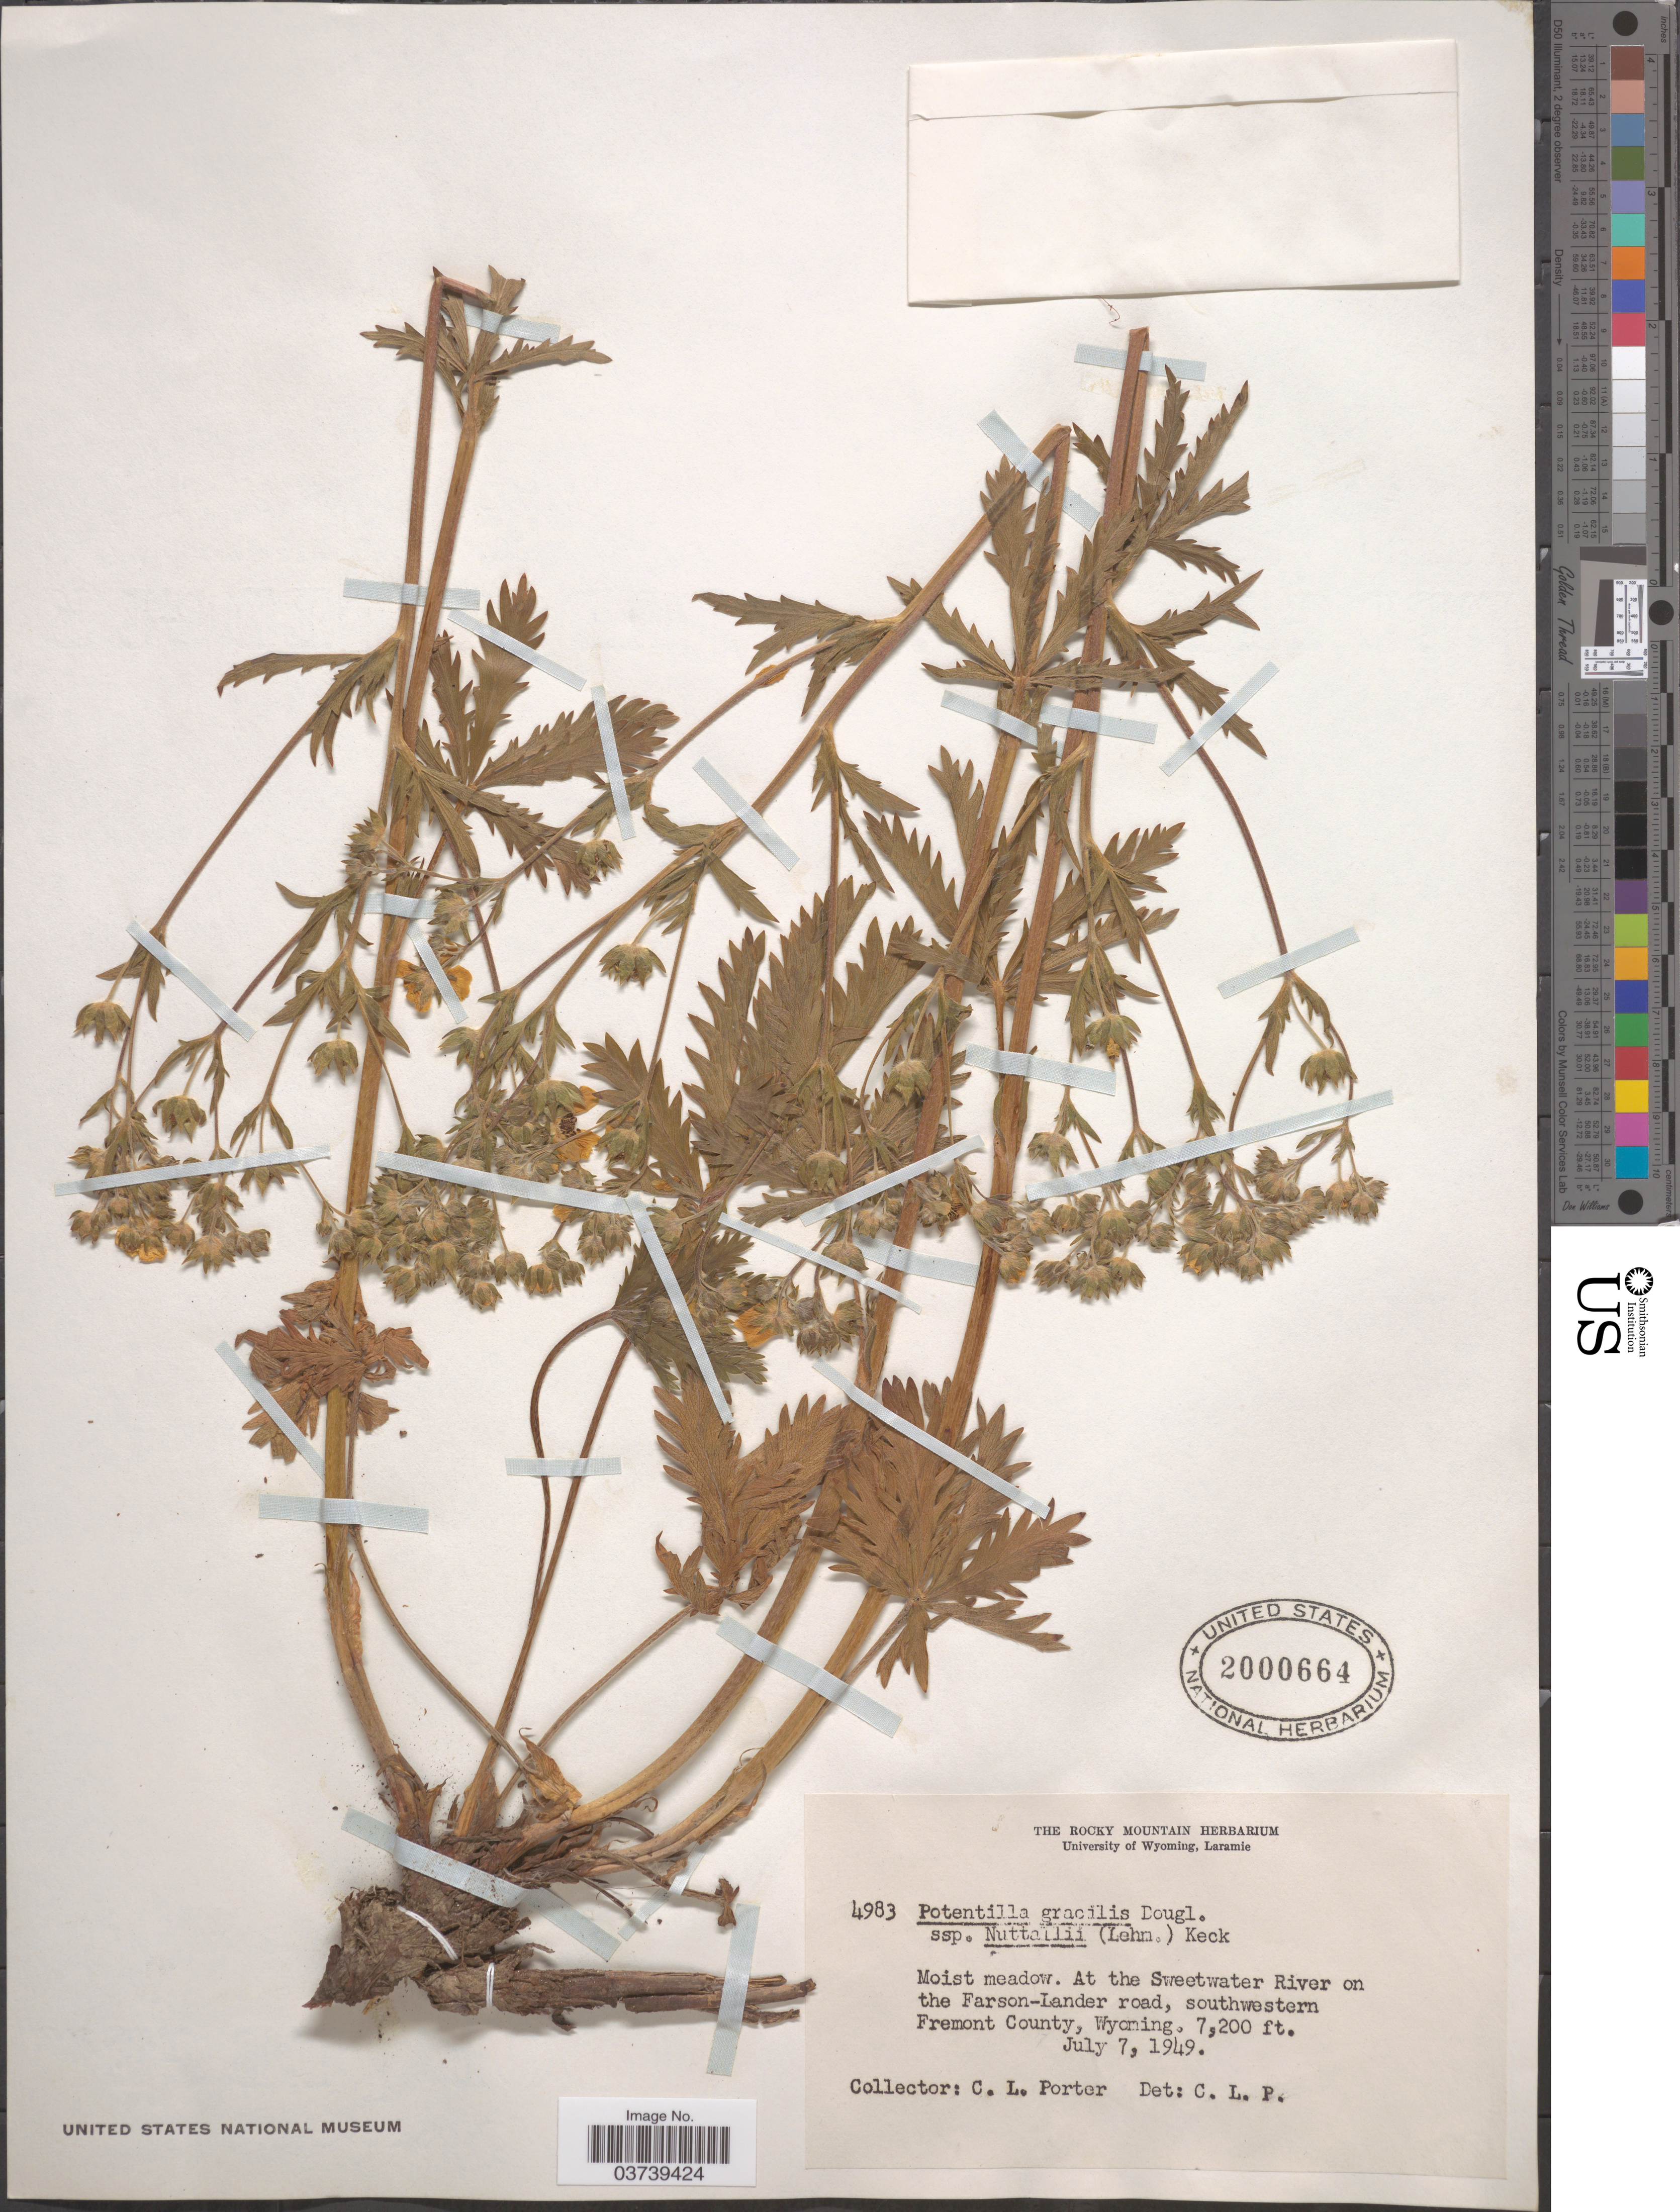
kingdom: Plantae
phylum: Tracheophyta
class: Magnoliopsida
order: Rosales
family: Rosaceae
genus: Potentilla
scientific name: Potentilla gracilis var. fastigiata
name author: (Nutt.) S. Watson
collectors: C. L. Porter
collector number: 4983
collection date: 1949-07-07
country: United States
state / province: Wyoming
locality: At the Sweetwater River on the Farson-Lander road, southwestern Fremont County.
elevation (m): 2195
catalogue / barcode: US 2000664